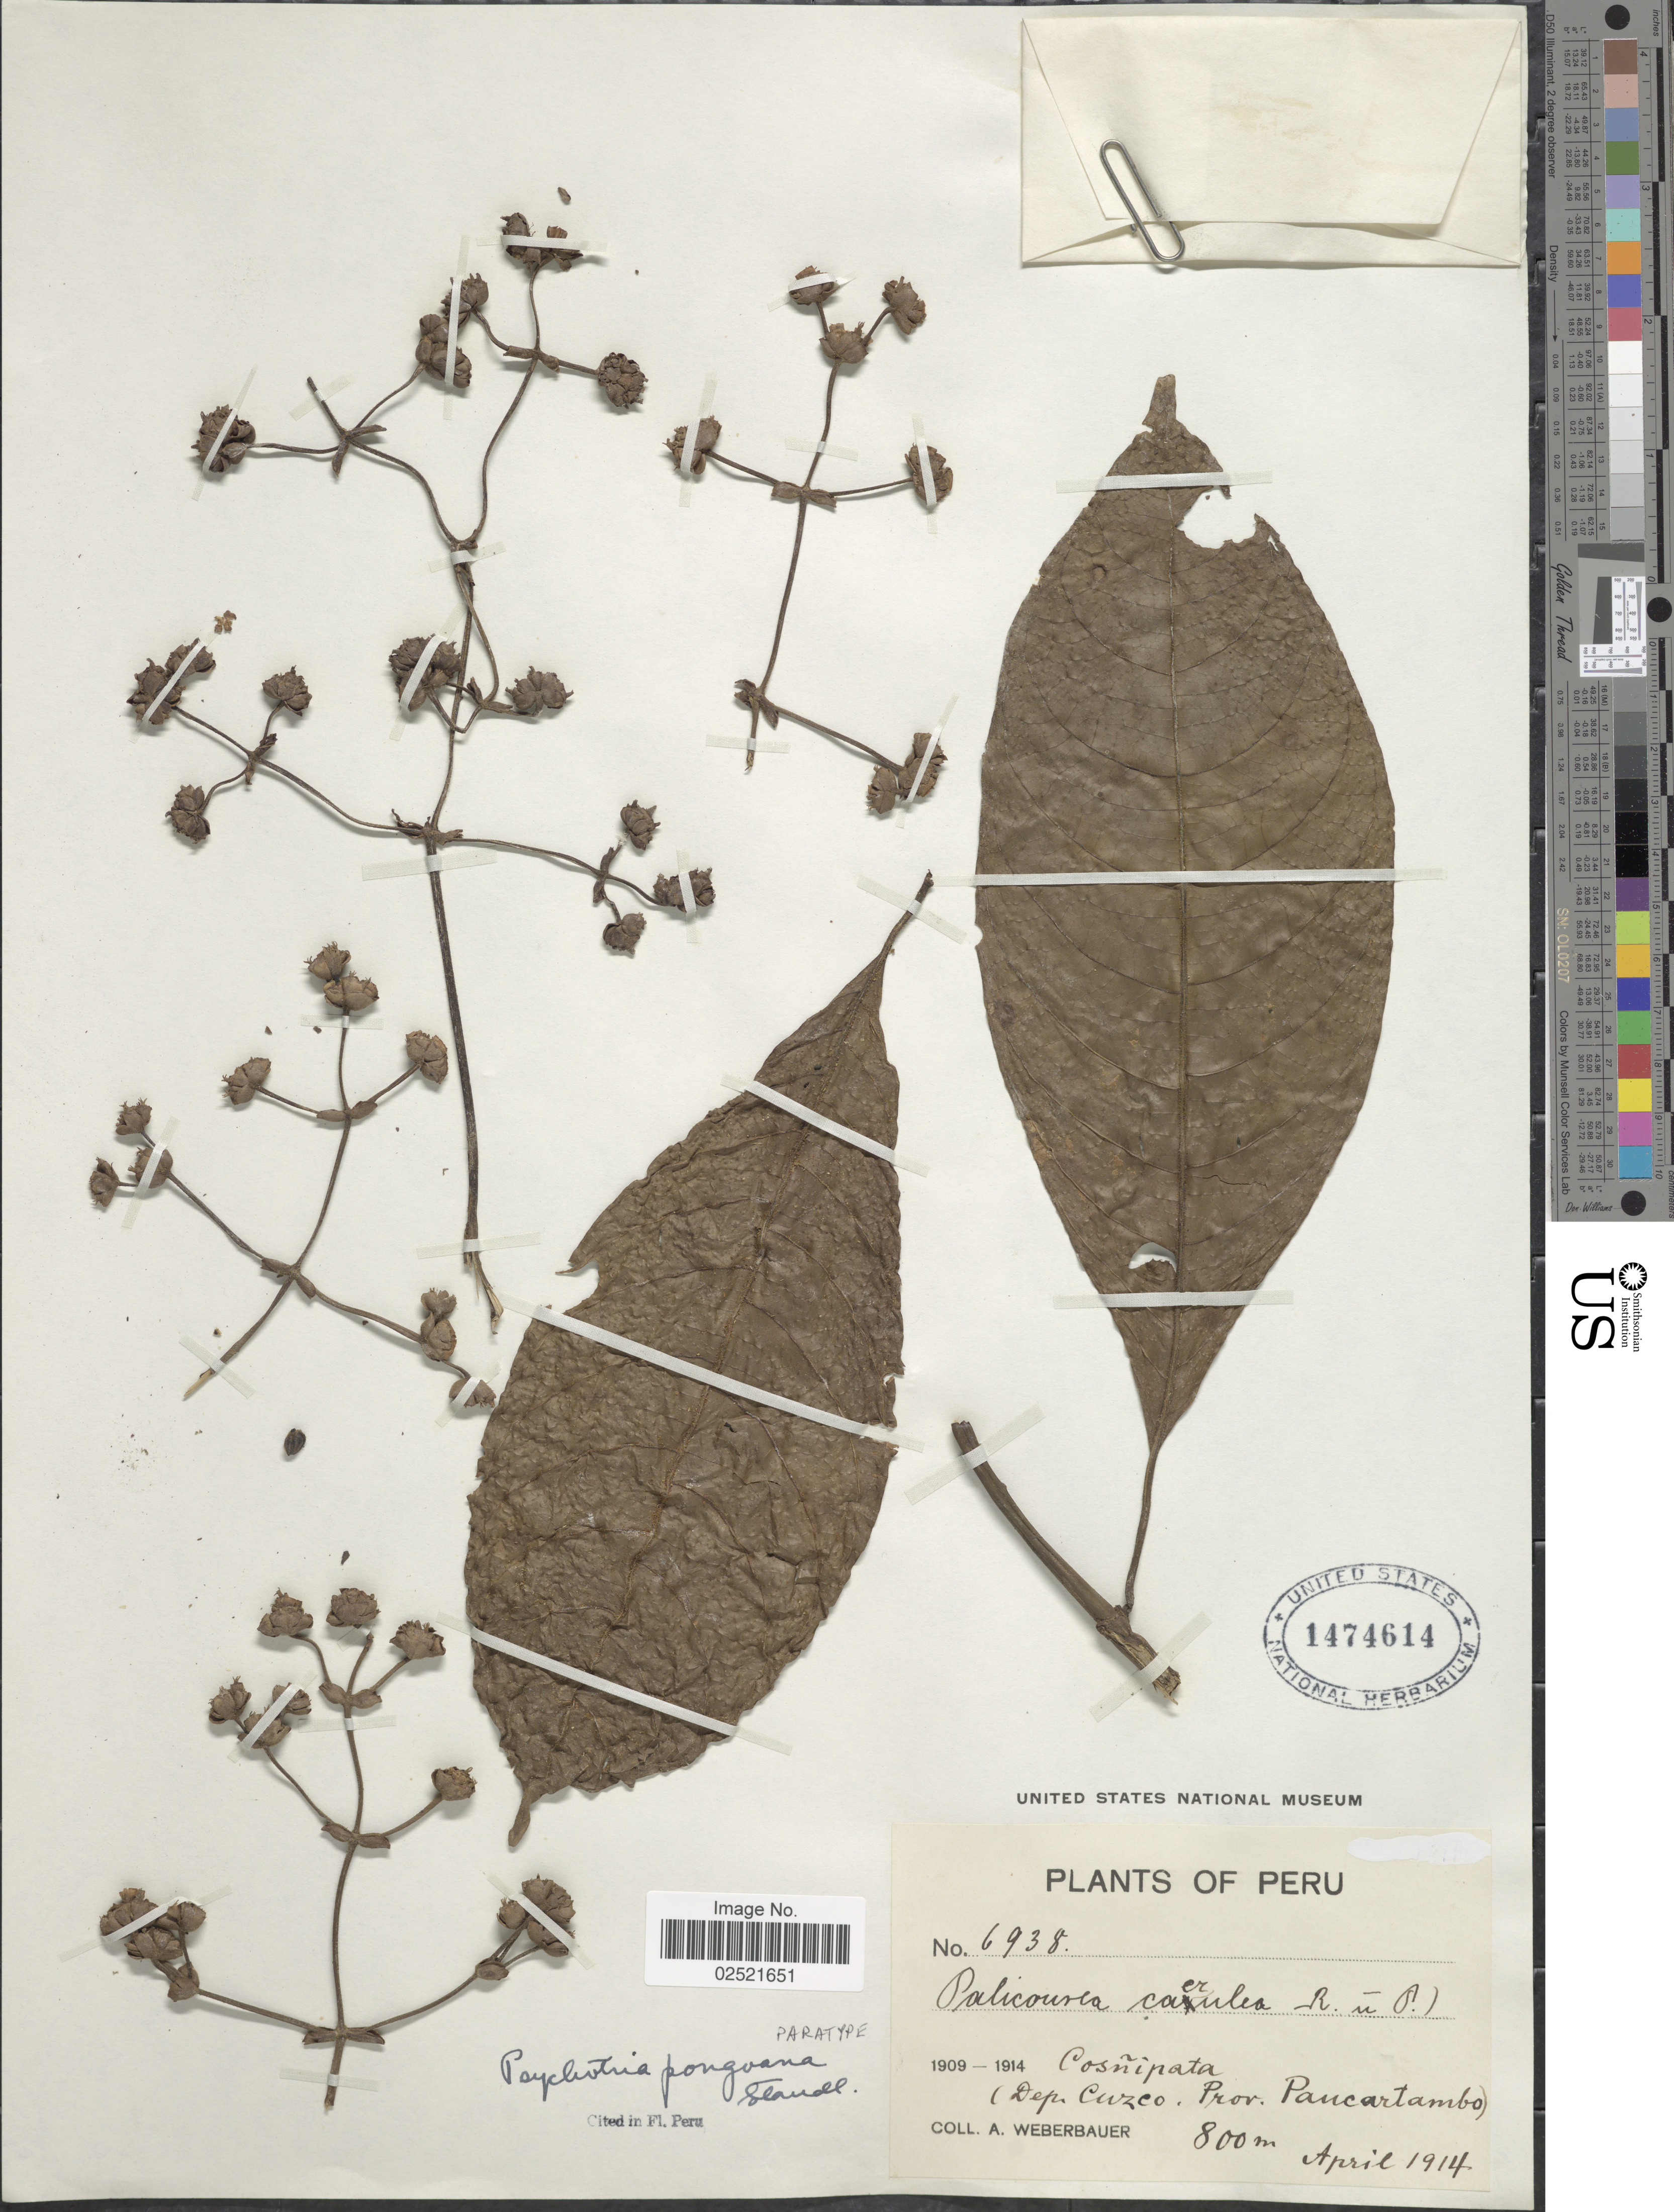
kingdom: Plantae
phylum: Tracheophyta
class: Magnoliopsida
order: Gentianales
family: Rubiaceae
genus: Psychotria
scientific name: Psychotria pongoana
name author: Standl.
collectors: A. Weberbauer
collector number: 6938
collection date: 1914-04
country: Peru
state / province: Cusco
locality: Cosnipata, Prov. Paucartambo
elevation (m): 800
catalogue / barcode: US 1474614